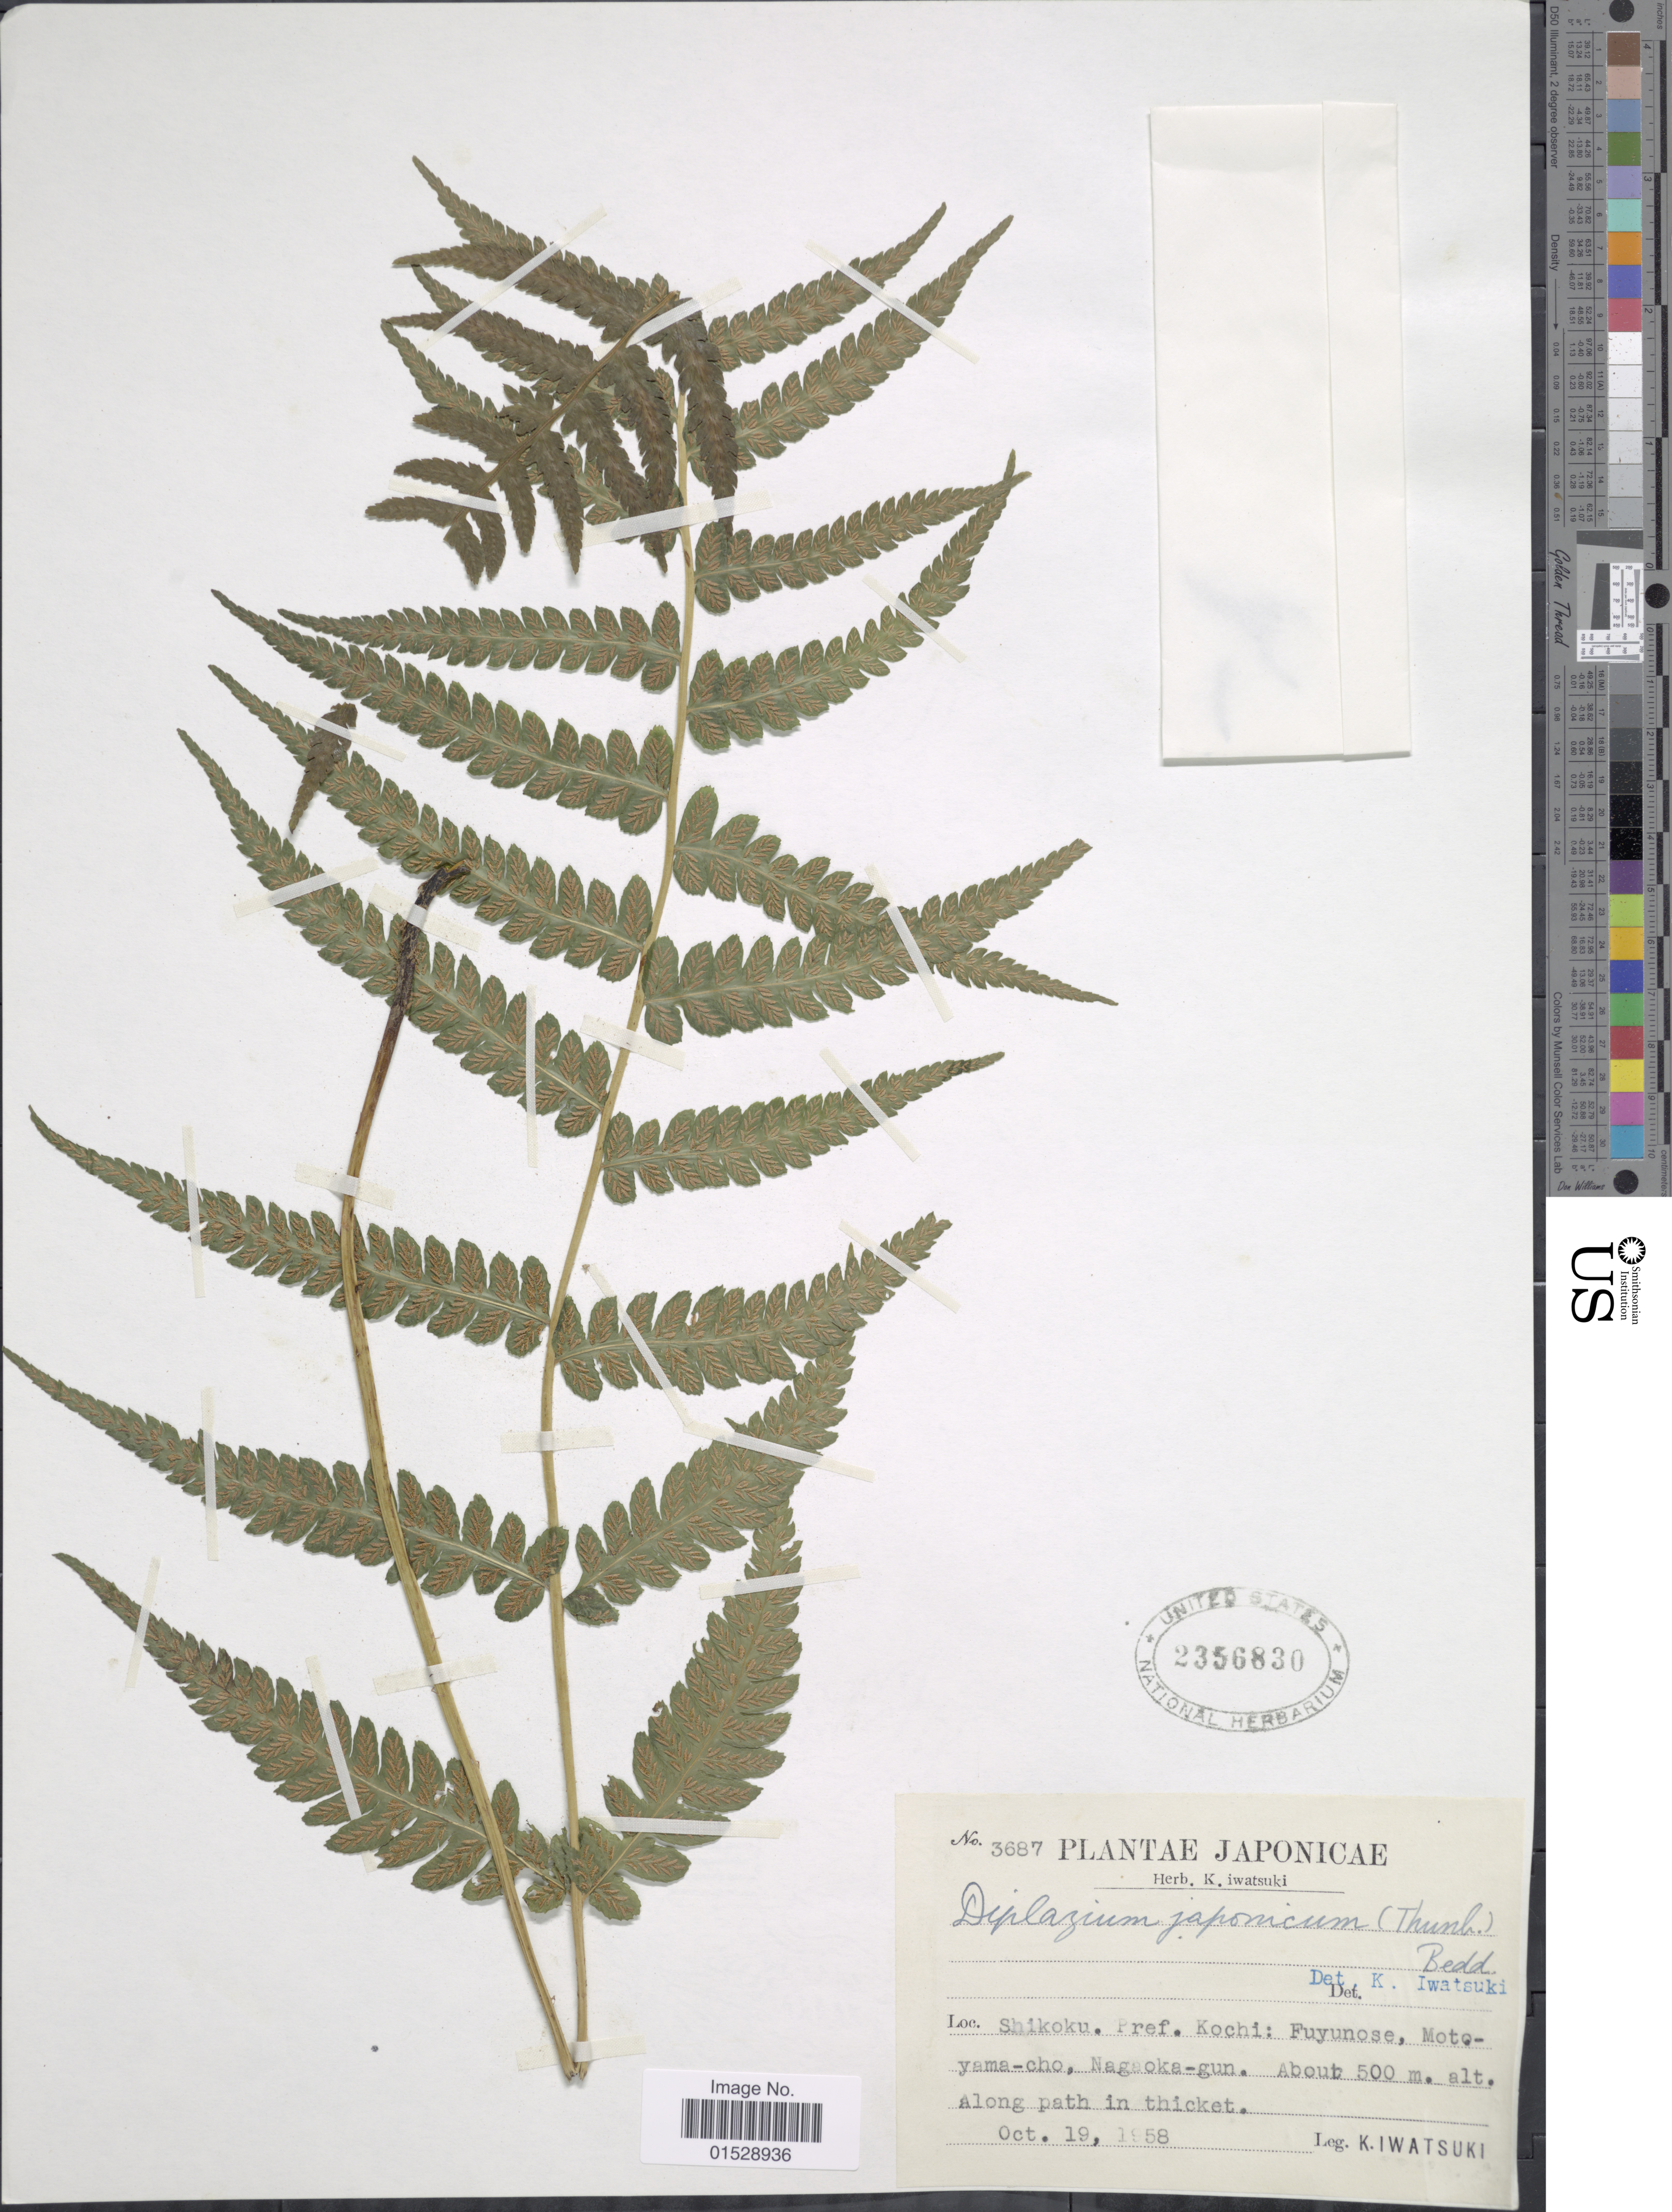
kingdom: Plantae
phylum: Tracheophyta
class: Polypodiopsida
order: Polypodiales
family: Athyriaceae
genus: Deparia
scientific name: Deparia japonica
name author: (Thunb.) M. Kato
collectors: K. Iwatsuki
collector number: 3687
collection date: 1958-10-19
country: Japan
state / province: Koti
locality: Japonicae, Shikoku. Pref. Kochi: Fuyunose, Motoyama-cho, Nagaoka-gun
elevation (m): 500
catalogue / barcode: US 2356830